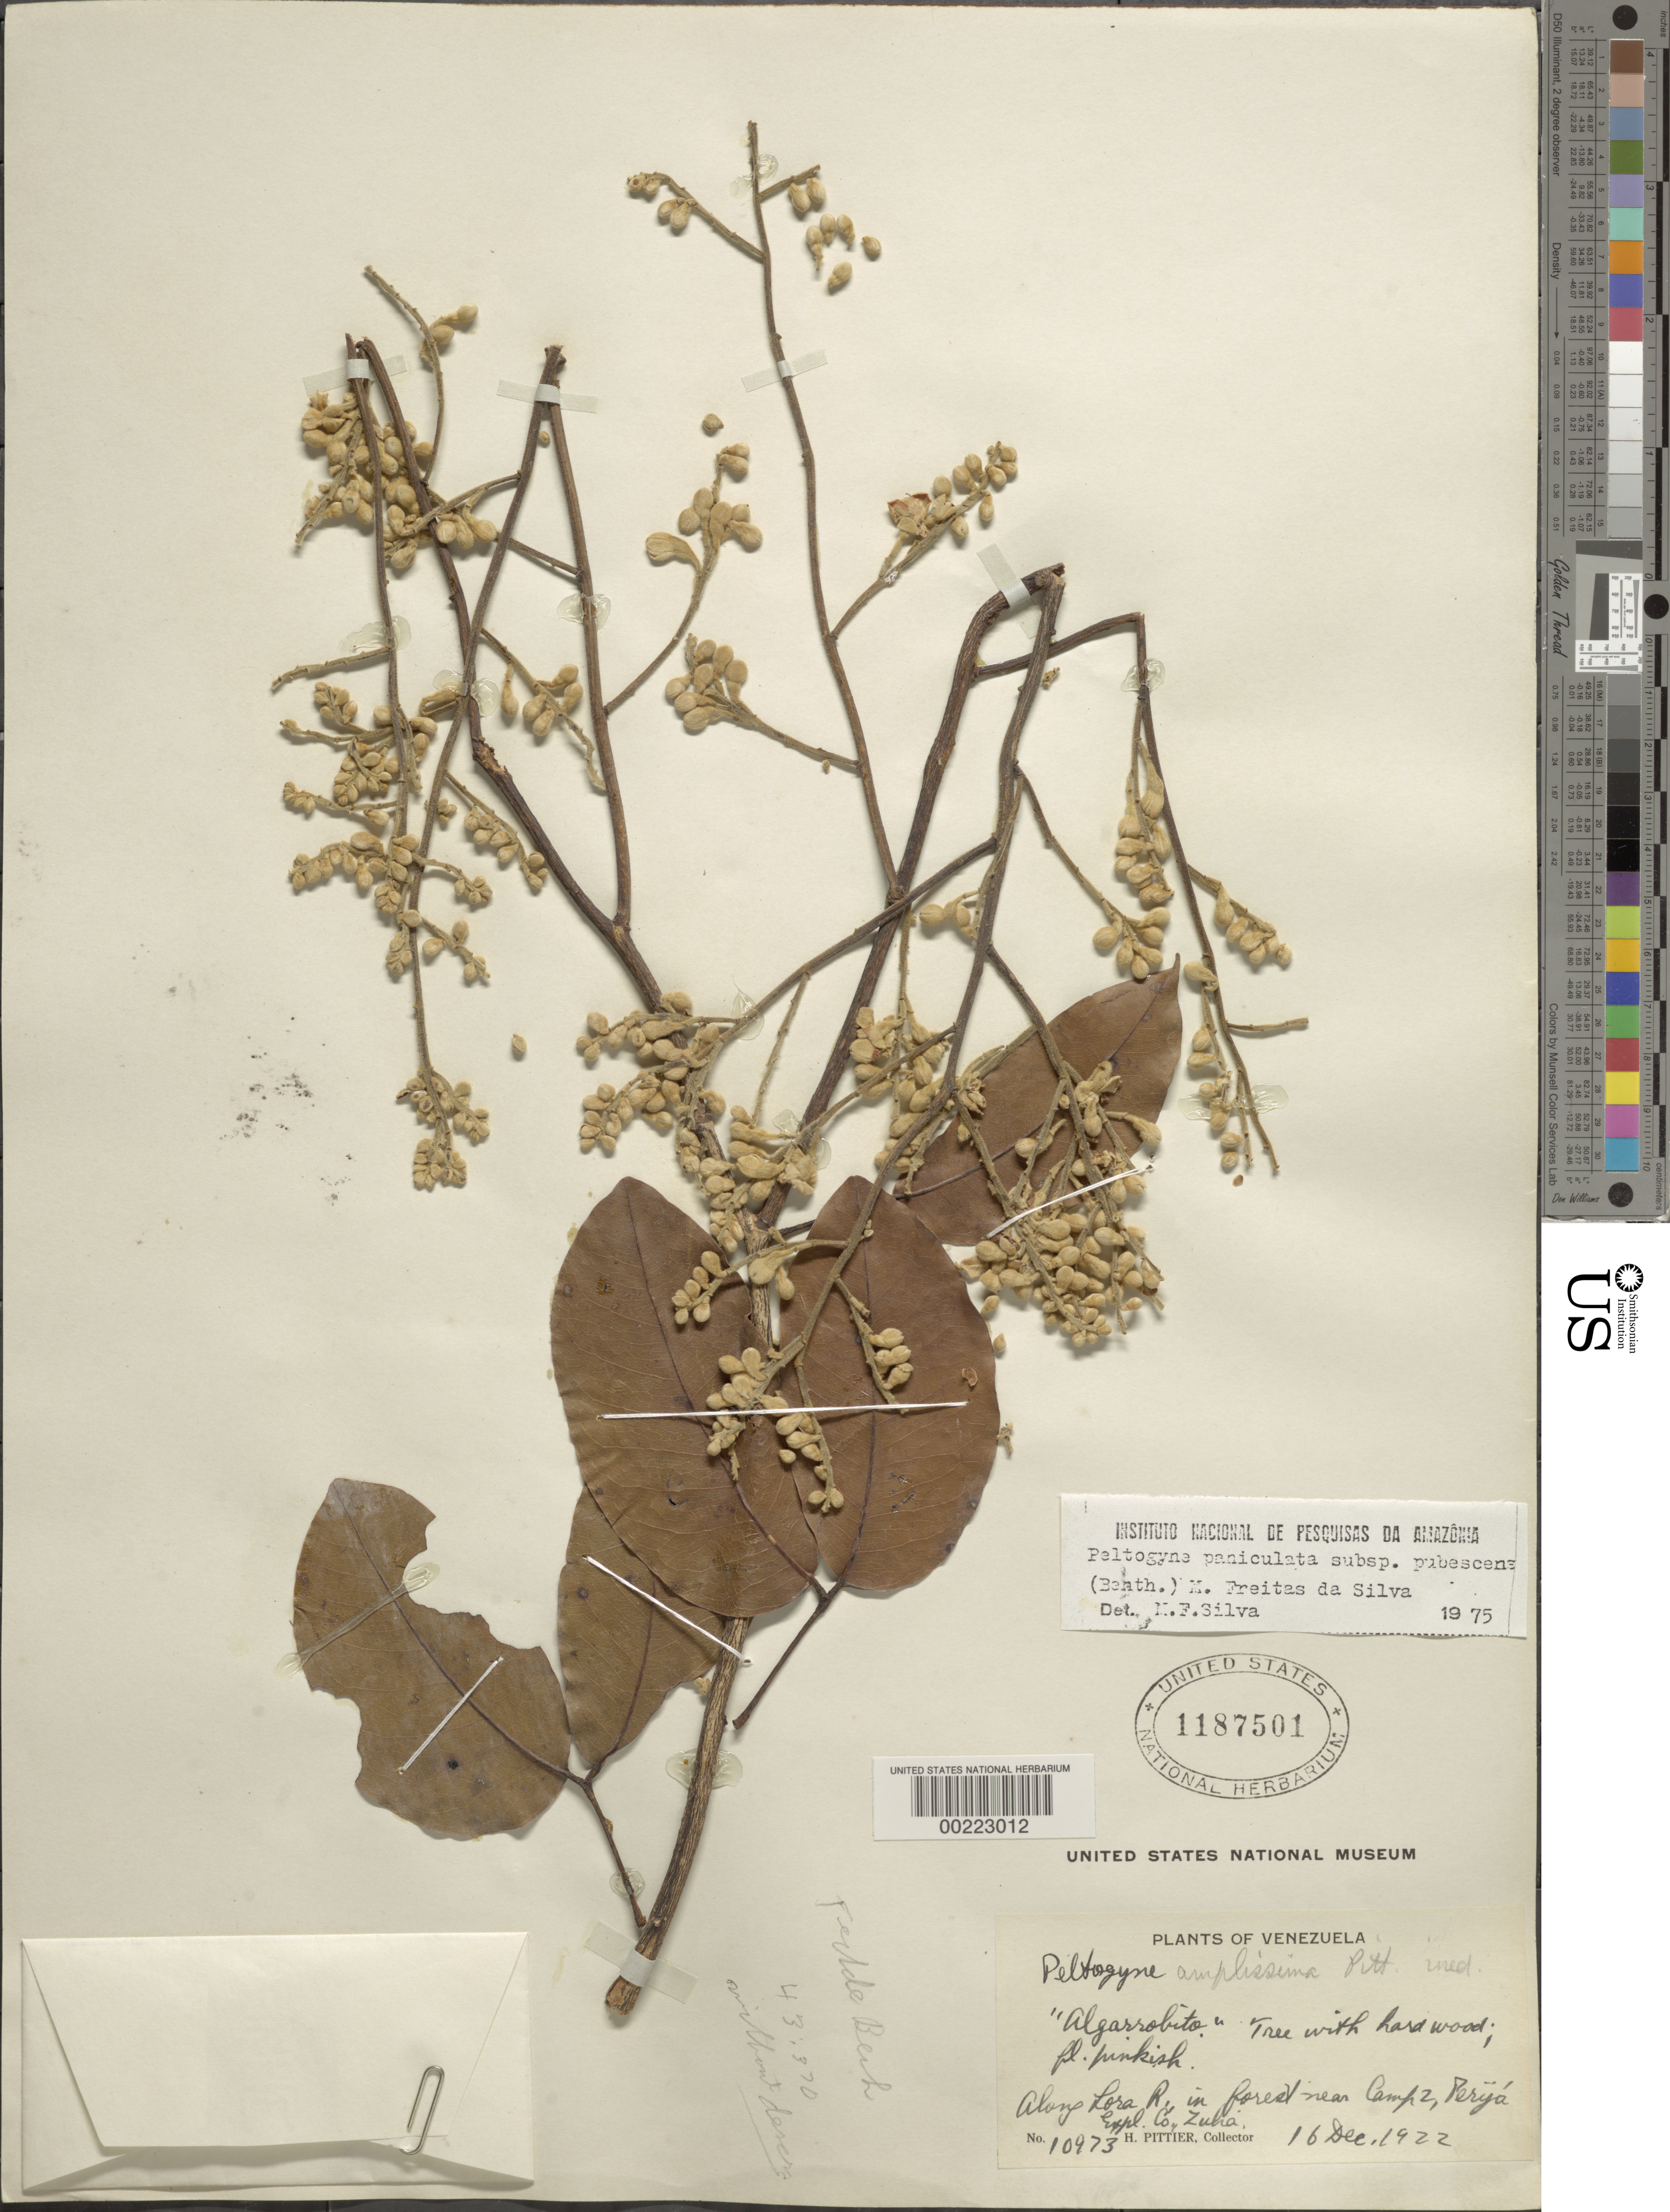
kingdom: Plantae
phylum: Tracheophyta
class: Magnoliopsida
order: Fabales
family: Fabaceae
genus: Peltogyne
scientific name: Peltogyne paniculata subsp. pubescens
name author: (Benth.) M.F. Silva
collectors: H. F. Pittier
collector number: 10973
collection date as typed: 16 Dec 1922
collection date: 1922-12-16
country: Venezuela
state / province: Zulia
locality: Along lora r. near camp 2, perya expl. co.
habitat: In forest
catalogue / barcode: US 1187501